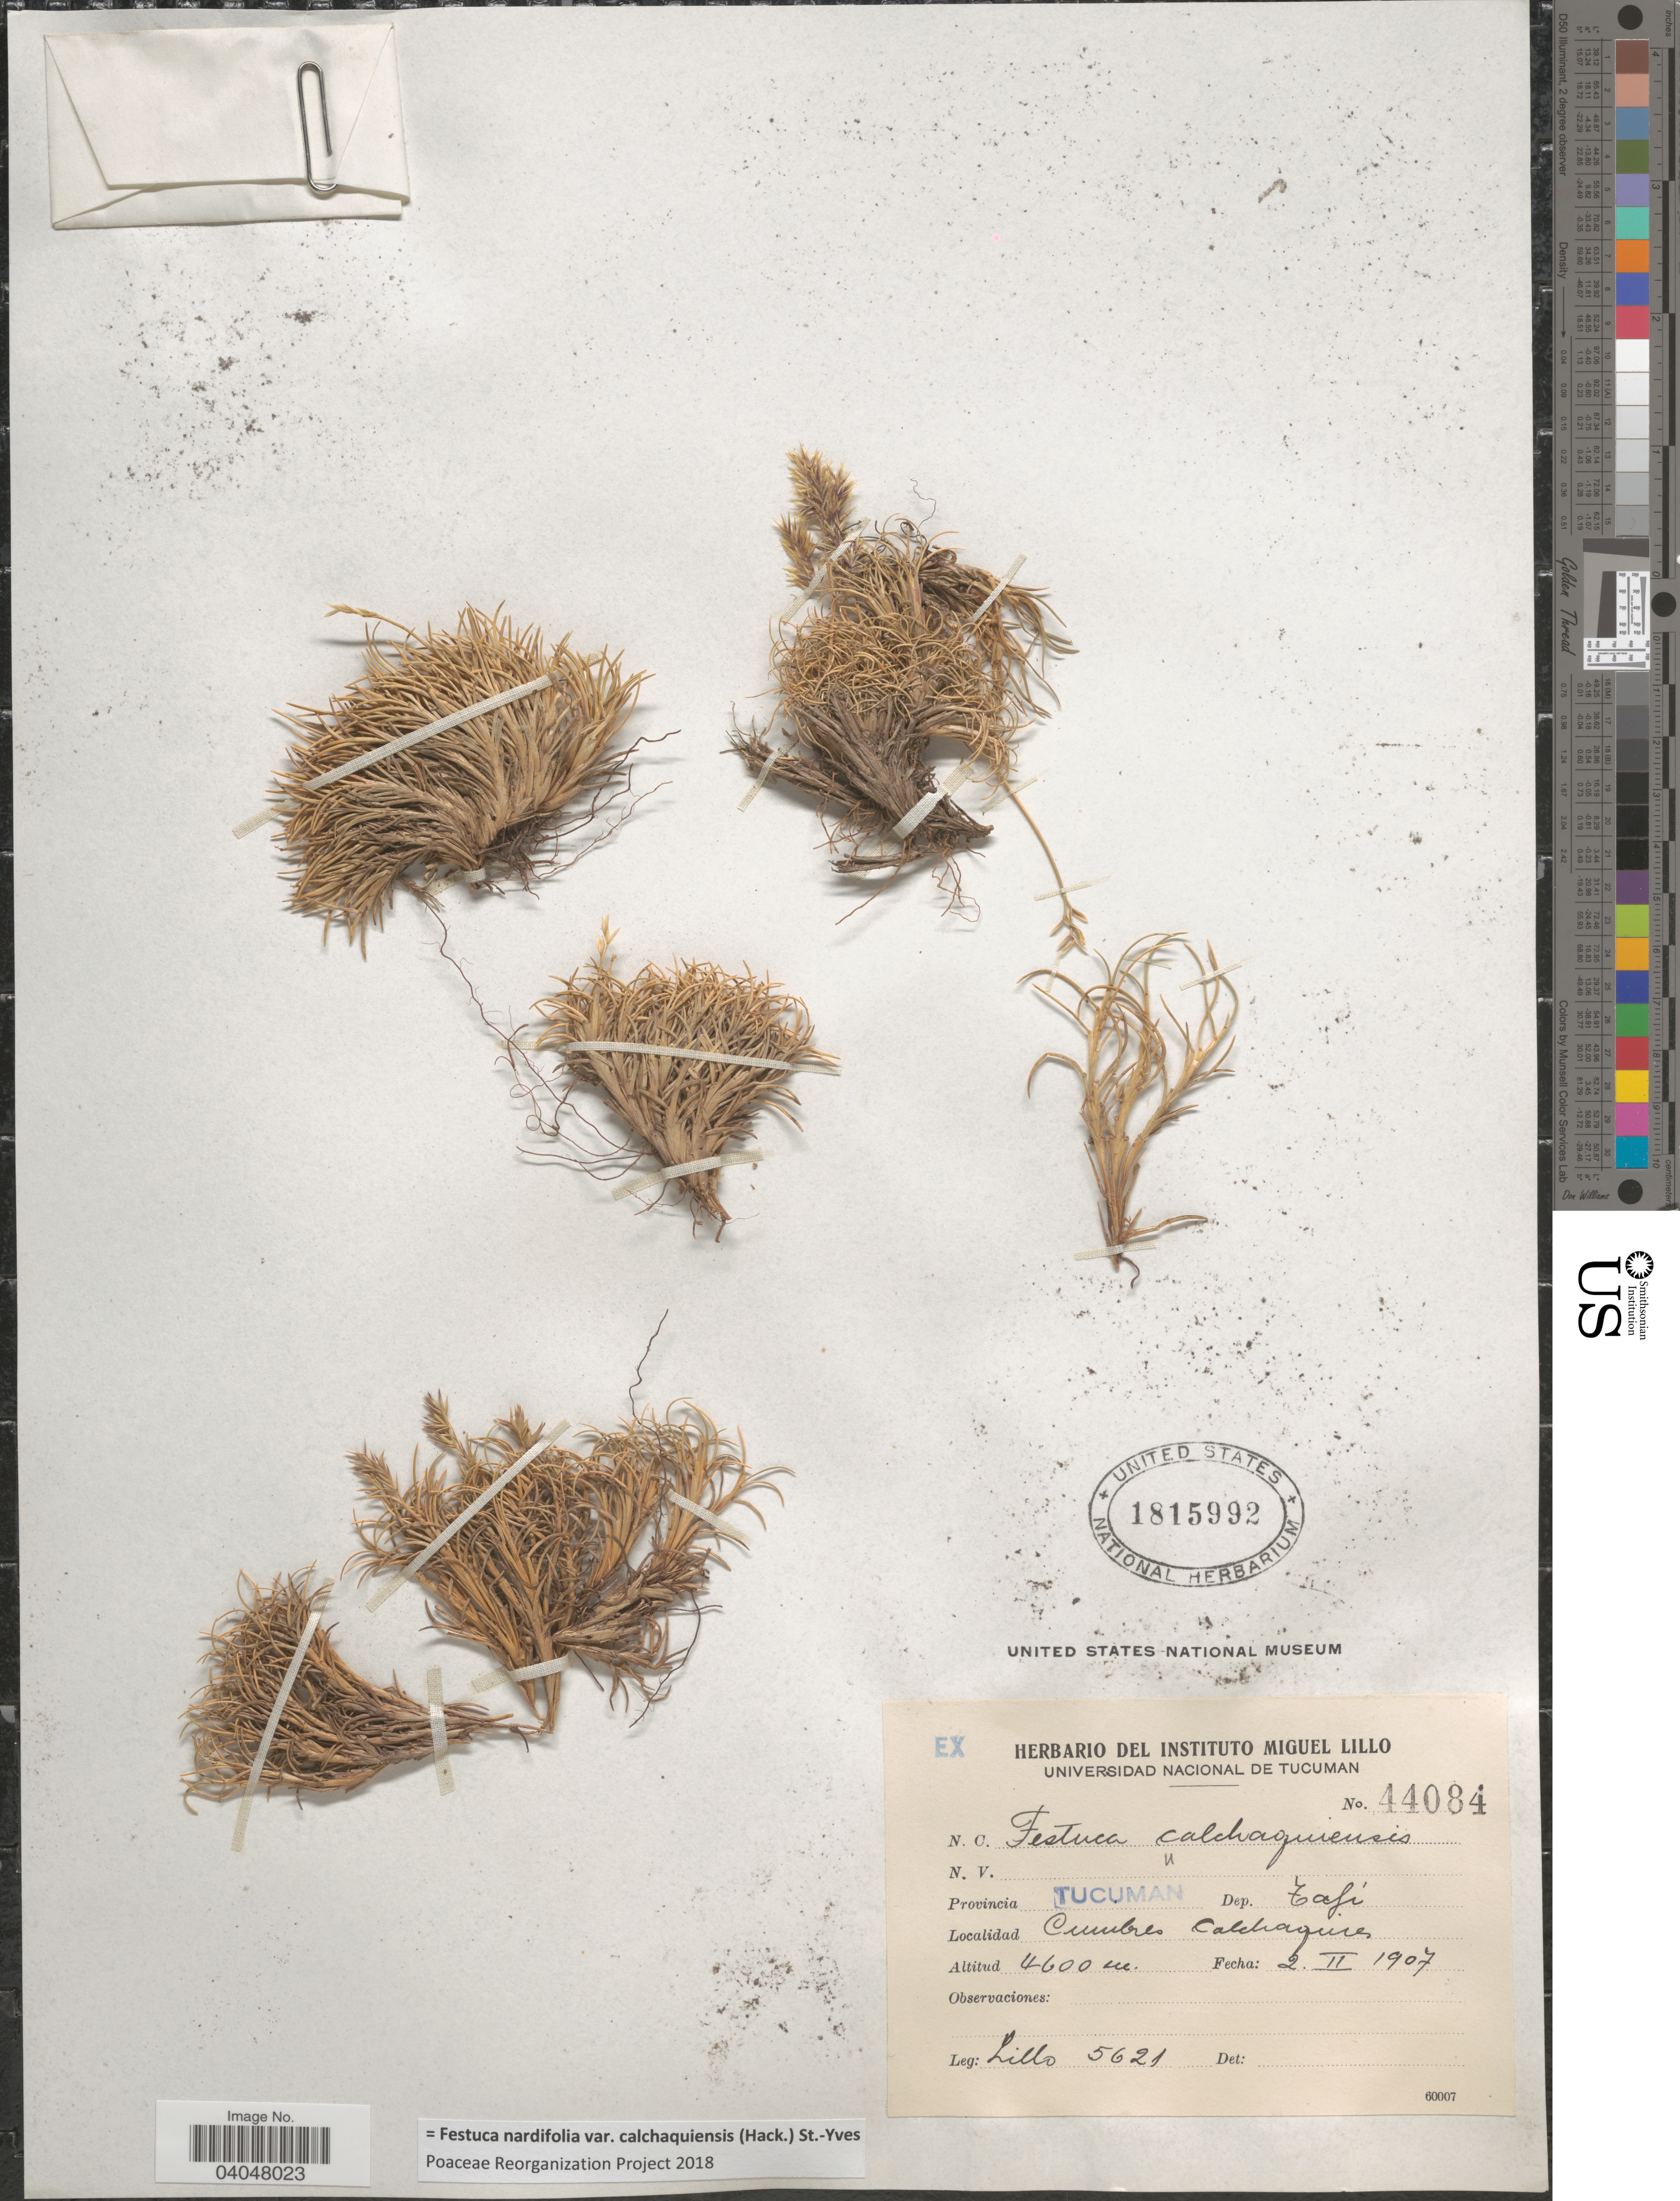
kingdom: Plantae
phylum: Tracheophyta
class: Liliopsida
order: Poales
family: Poaceae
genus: Festuca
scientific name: Festuca nardifolia var. calchaquiensis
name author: (Hack.) St.-Yves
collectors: M. Lillo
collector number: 5621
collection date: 1907-02-02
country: Argentina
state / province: Tucuman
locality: Dep. Tafí. Cumbre Calchaquies.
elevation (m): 4600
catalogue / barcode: US 1815992